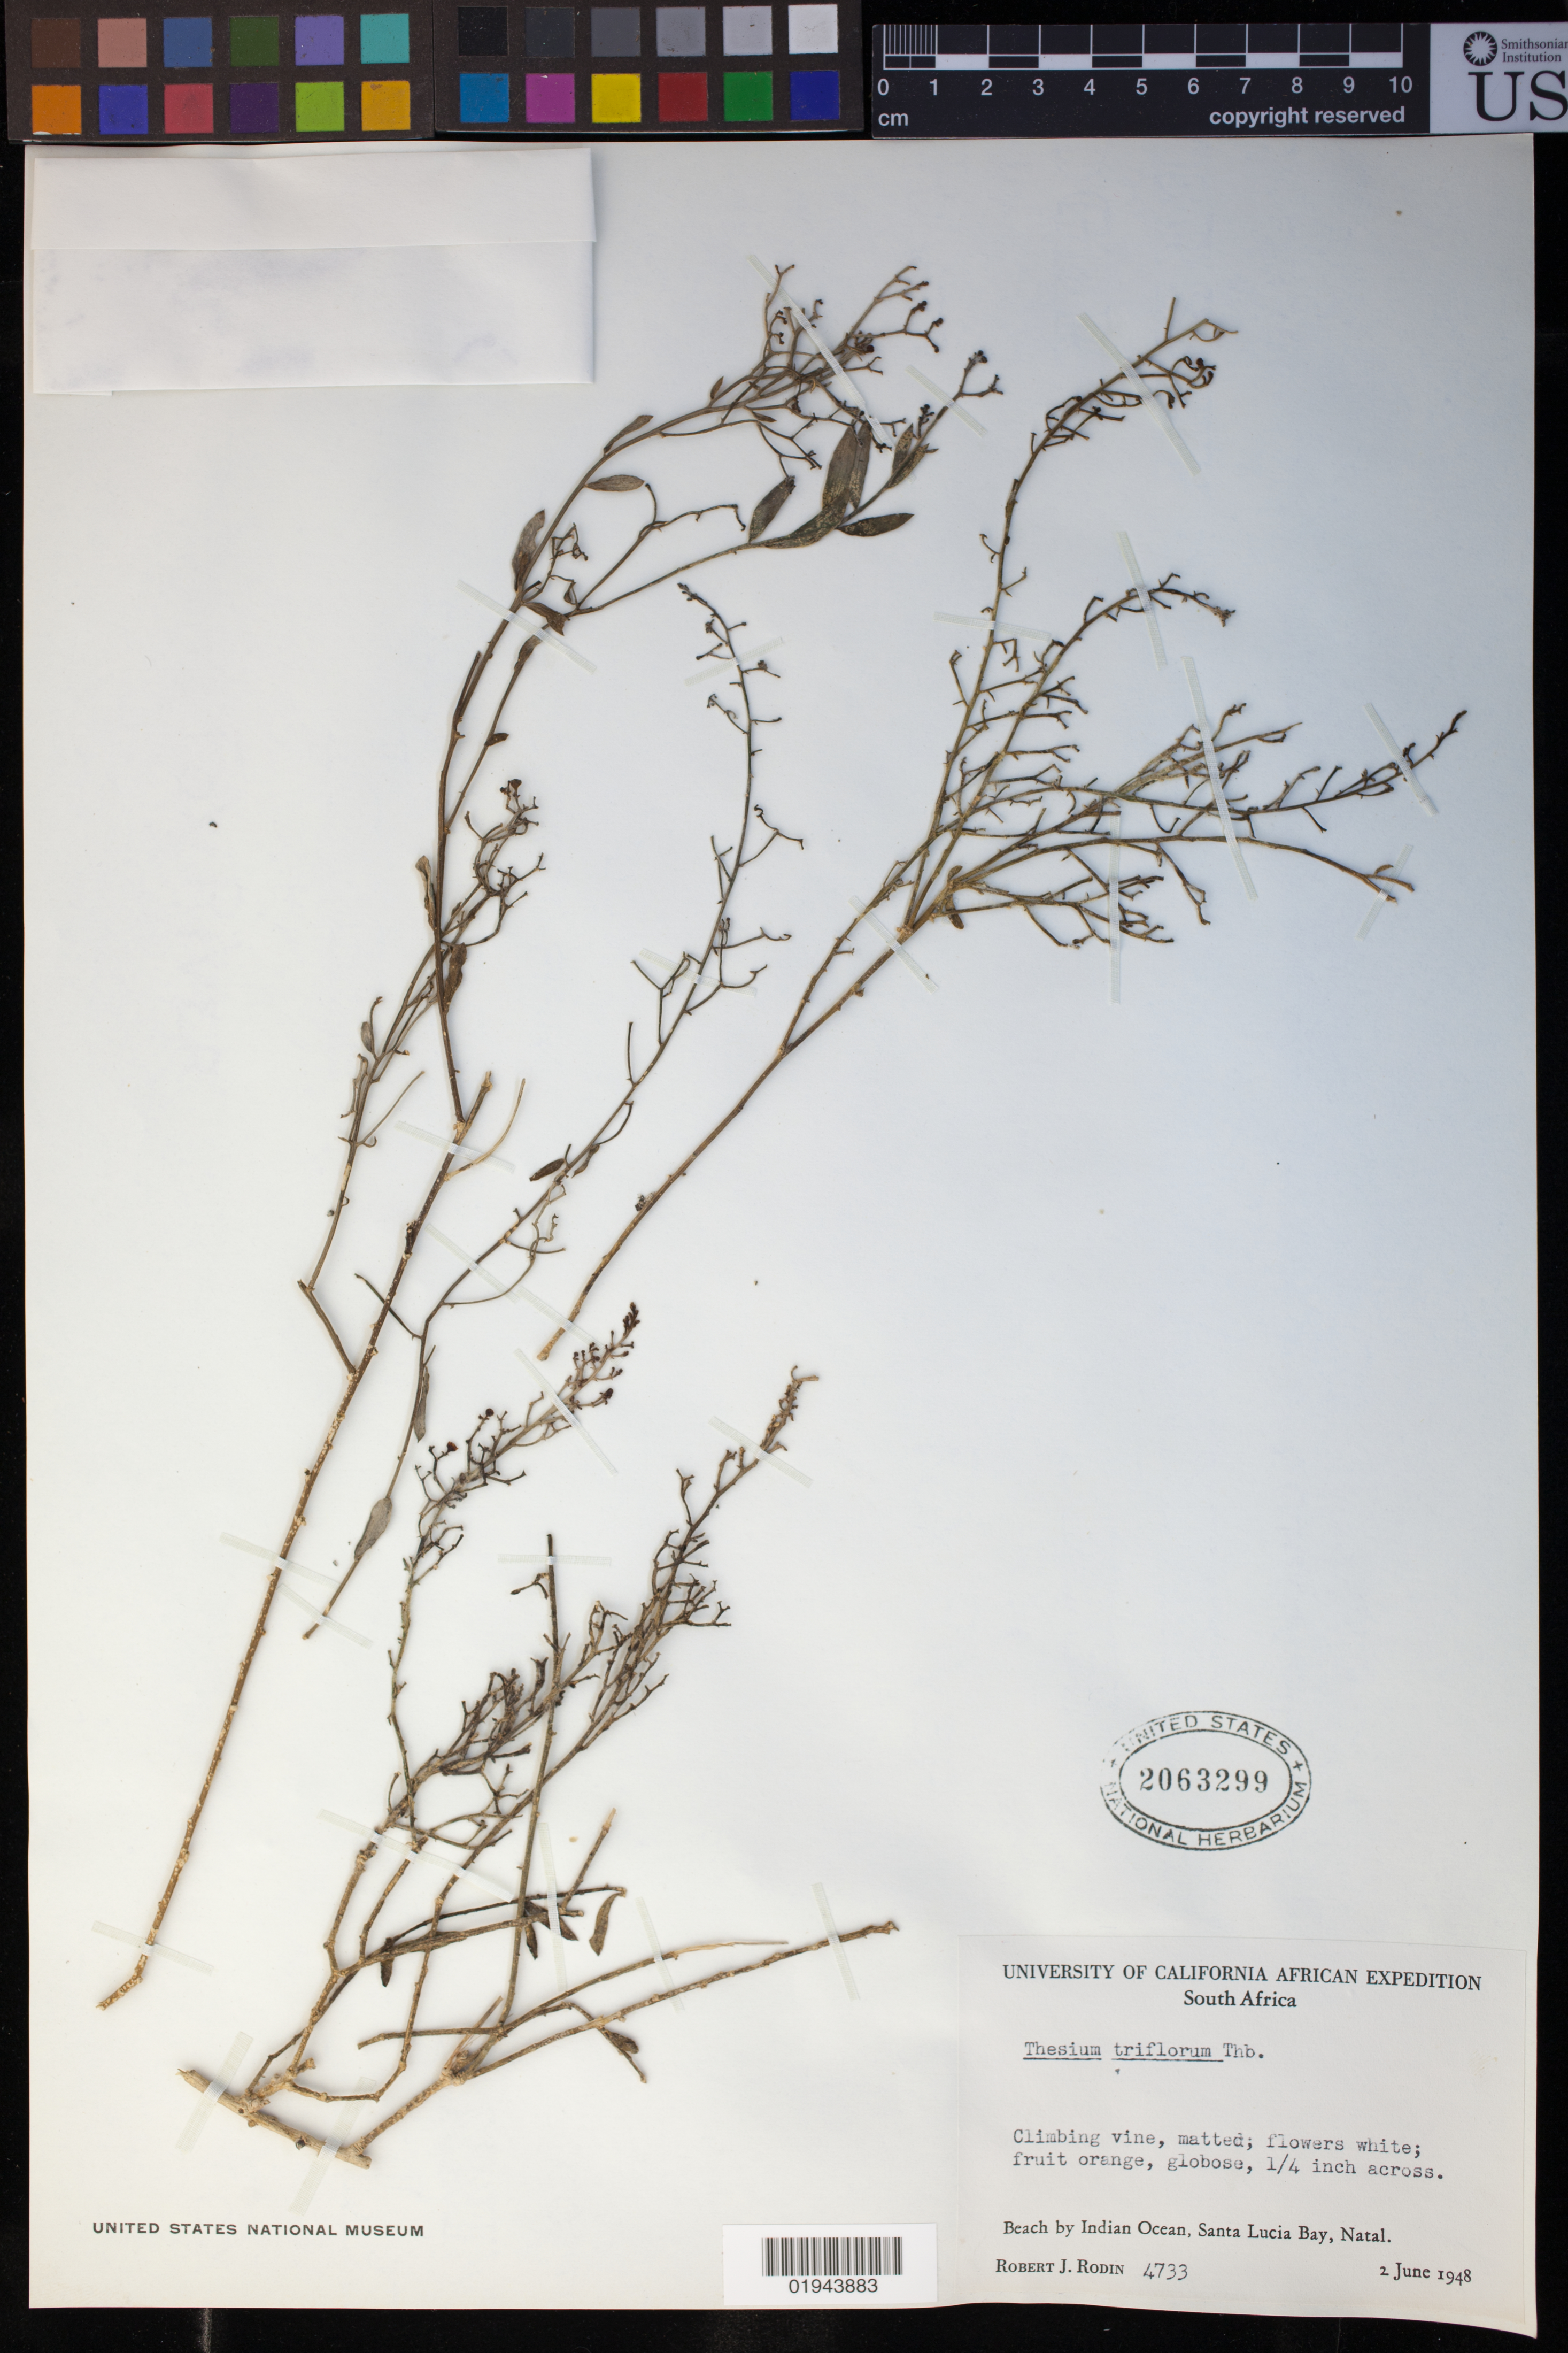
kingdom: Plantae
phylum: Tracheophyta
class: Magnoliopsida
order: Santalales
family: Thesiaceae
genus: Thesium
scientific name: Thesium triflorum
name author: L. f.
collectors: R. J. Rodin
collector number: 4733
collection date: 1948-06-02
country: South Africa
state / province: KwaZulu-Natal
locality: Beach by Indian Ocean, Santa Lucia Bay, Natal.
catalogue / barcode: US 2063299